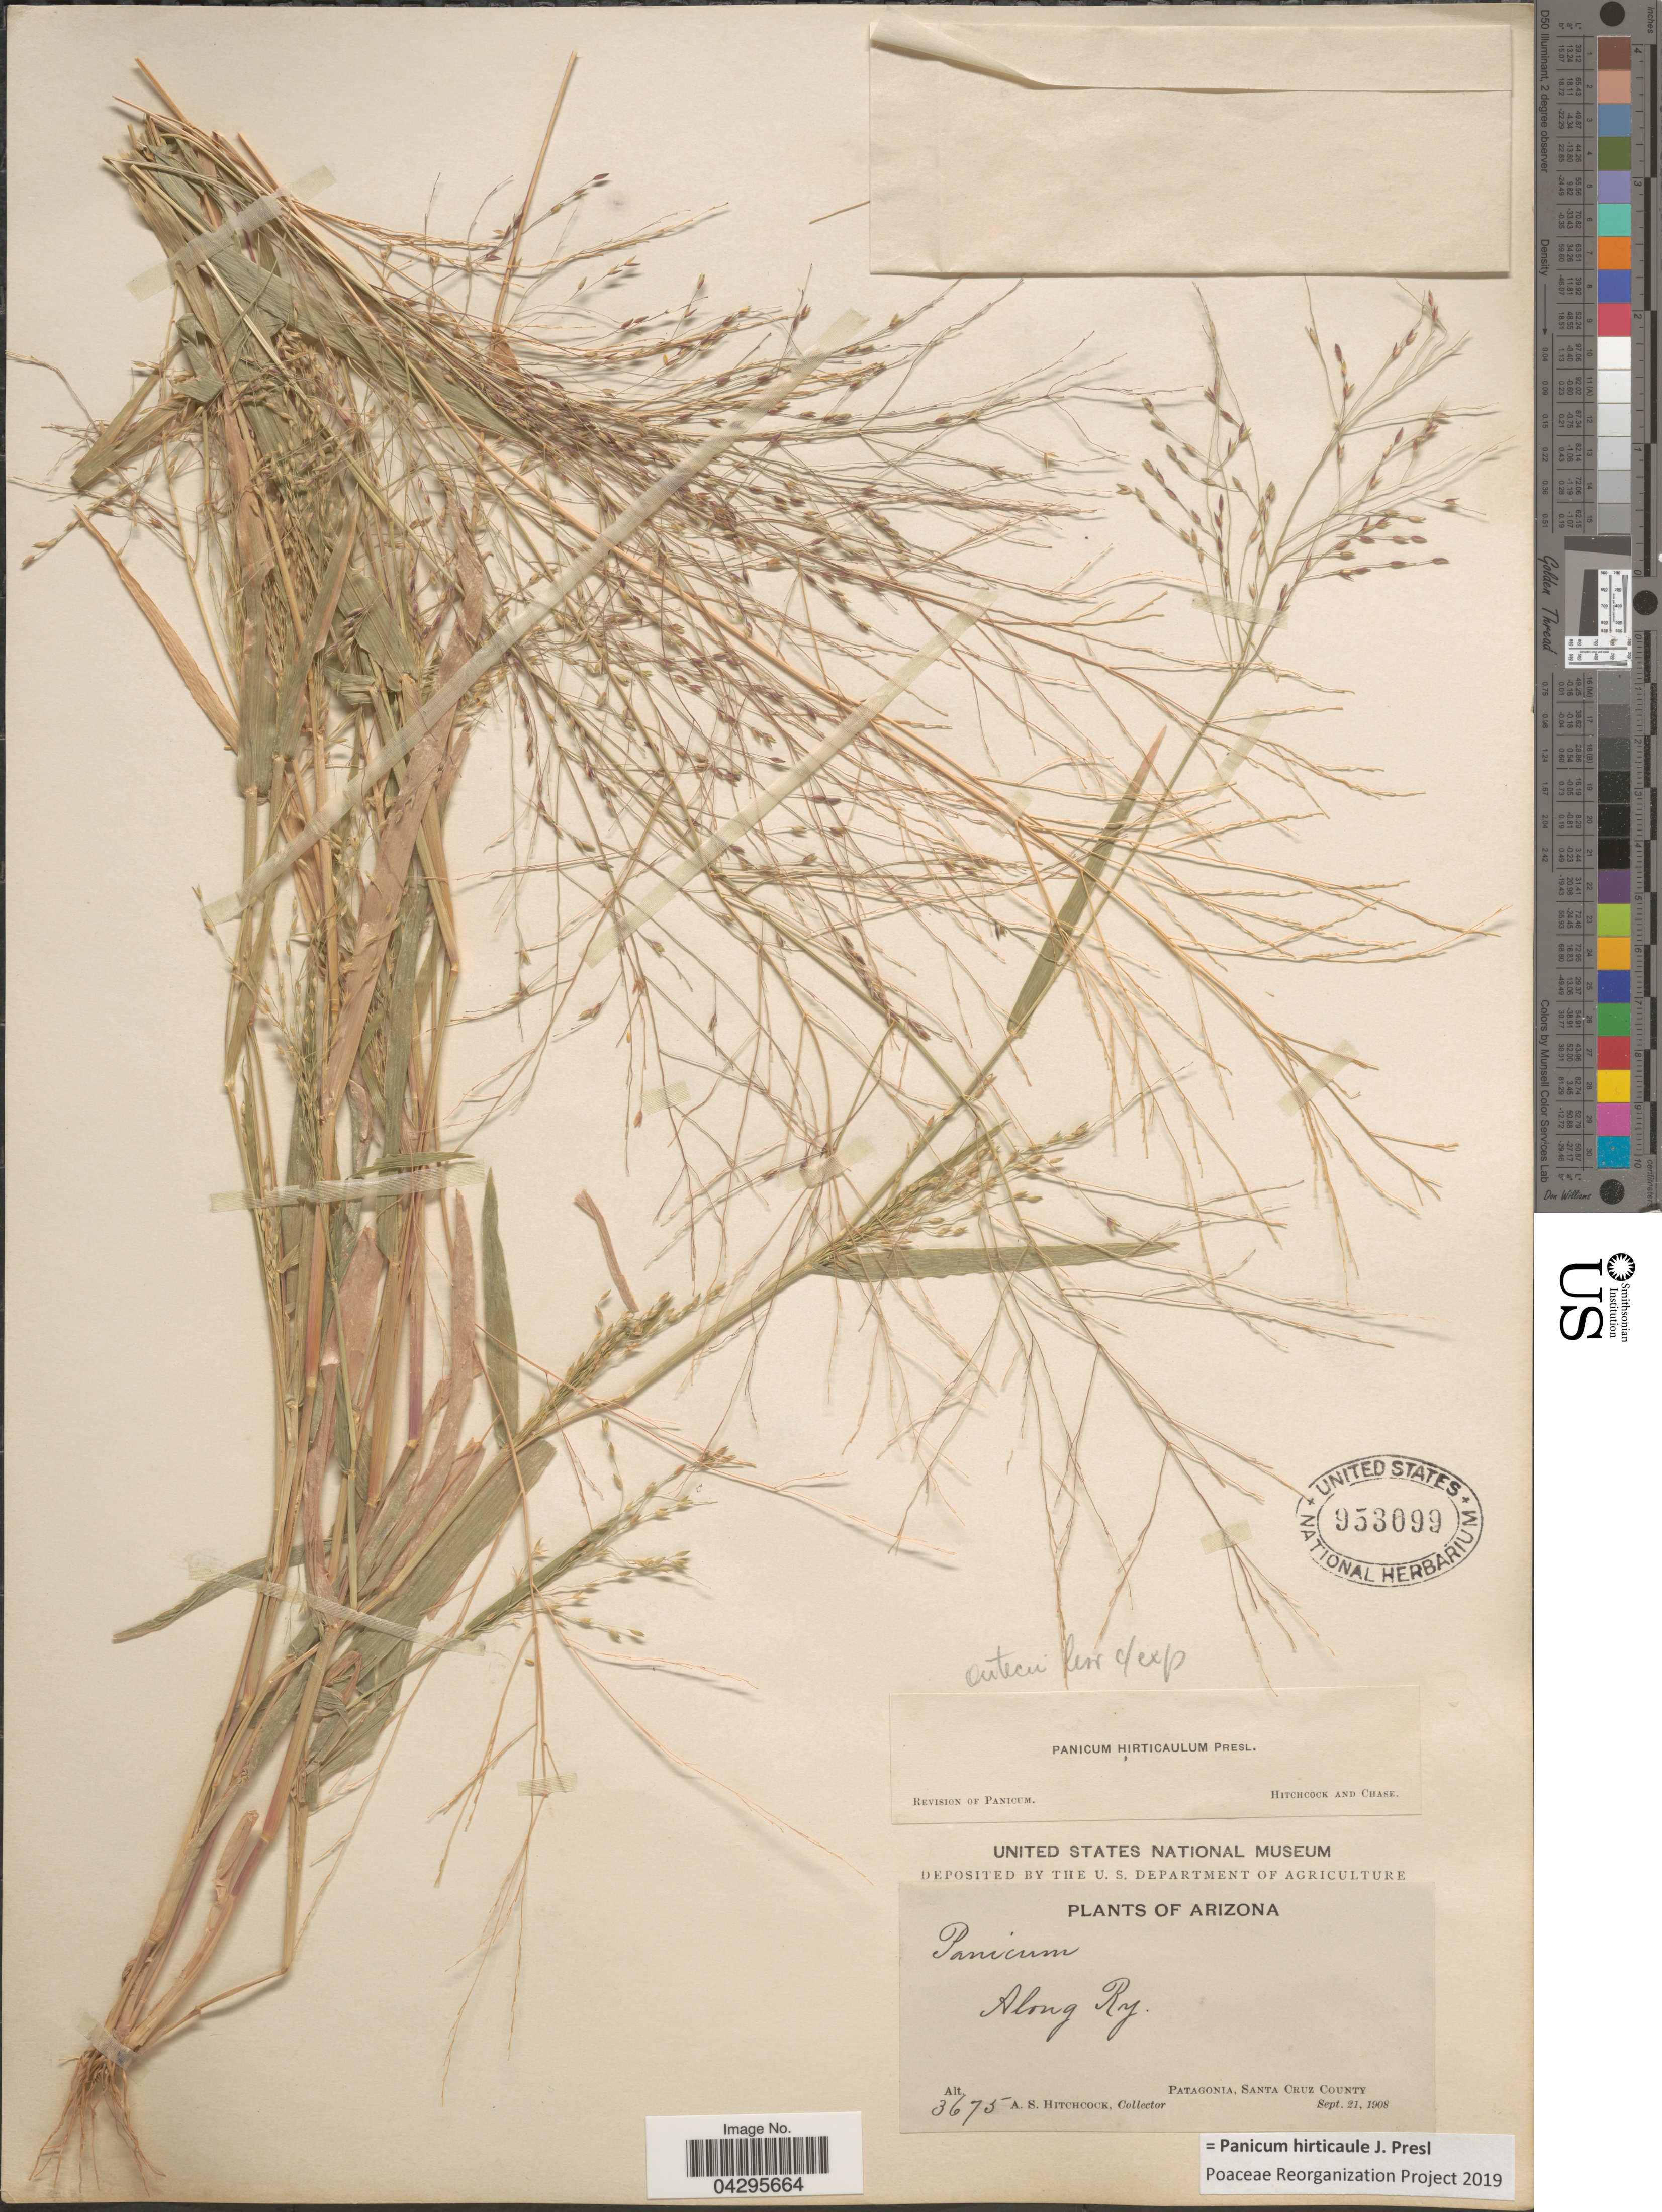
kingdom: Plantae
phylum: Tracheophyta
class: Liliopsida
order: Poales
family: Poaceae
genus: Panicum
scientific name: Panicum hirticaule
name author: J. Presl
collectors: A. S. Hitchcock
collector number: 3675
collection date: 1908-09-21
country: United States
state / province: Arizona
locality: Along Ry. Patagonia, Santa Cruz County.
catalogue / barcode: US 953099